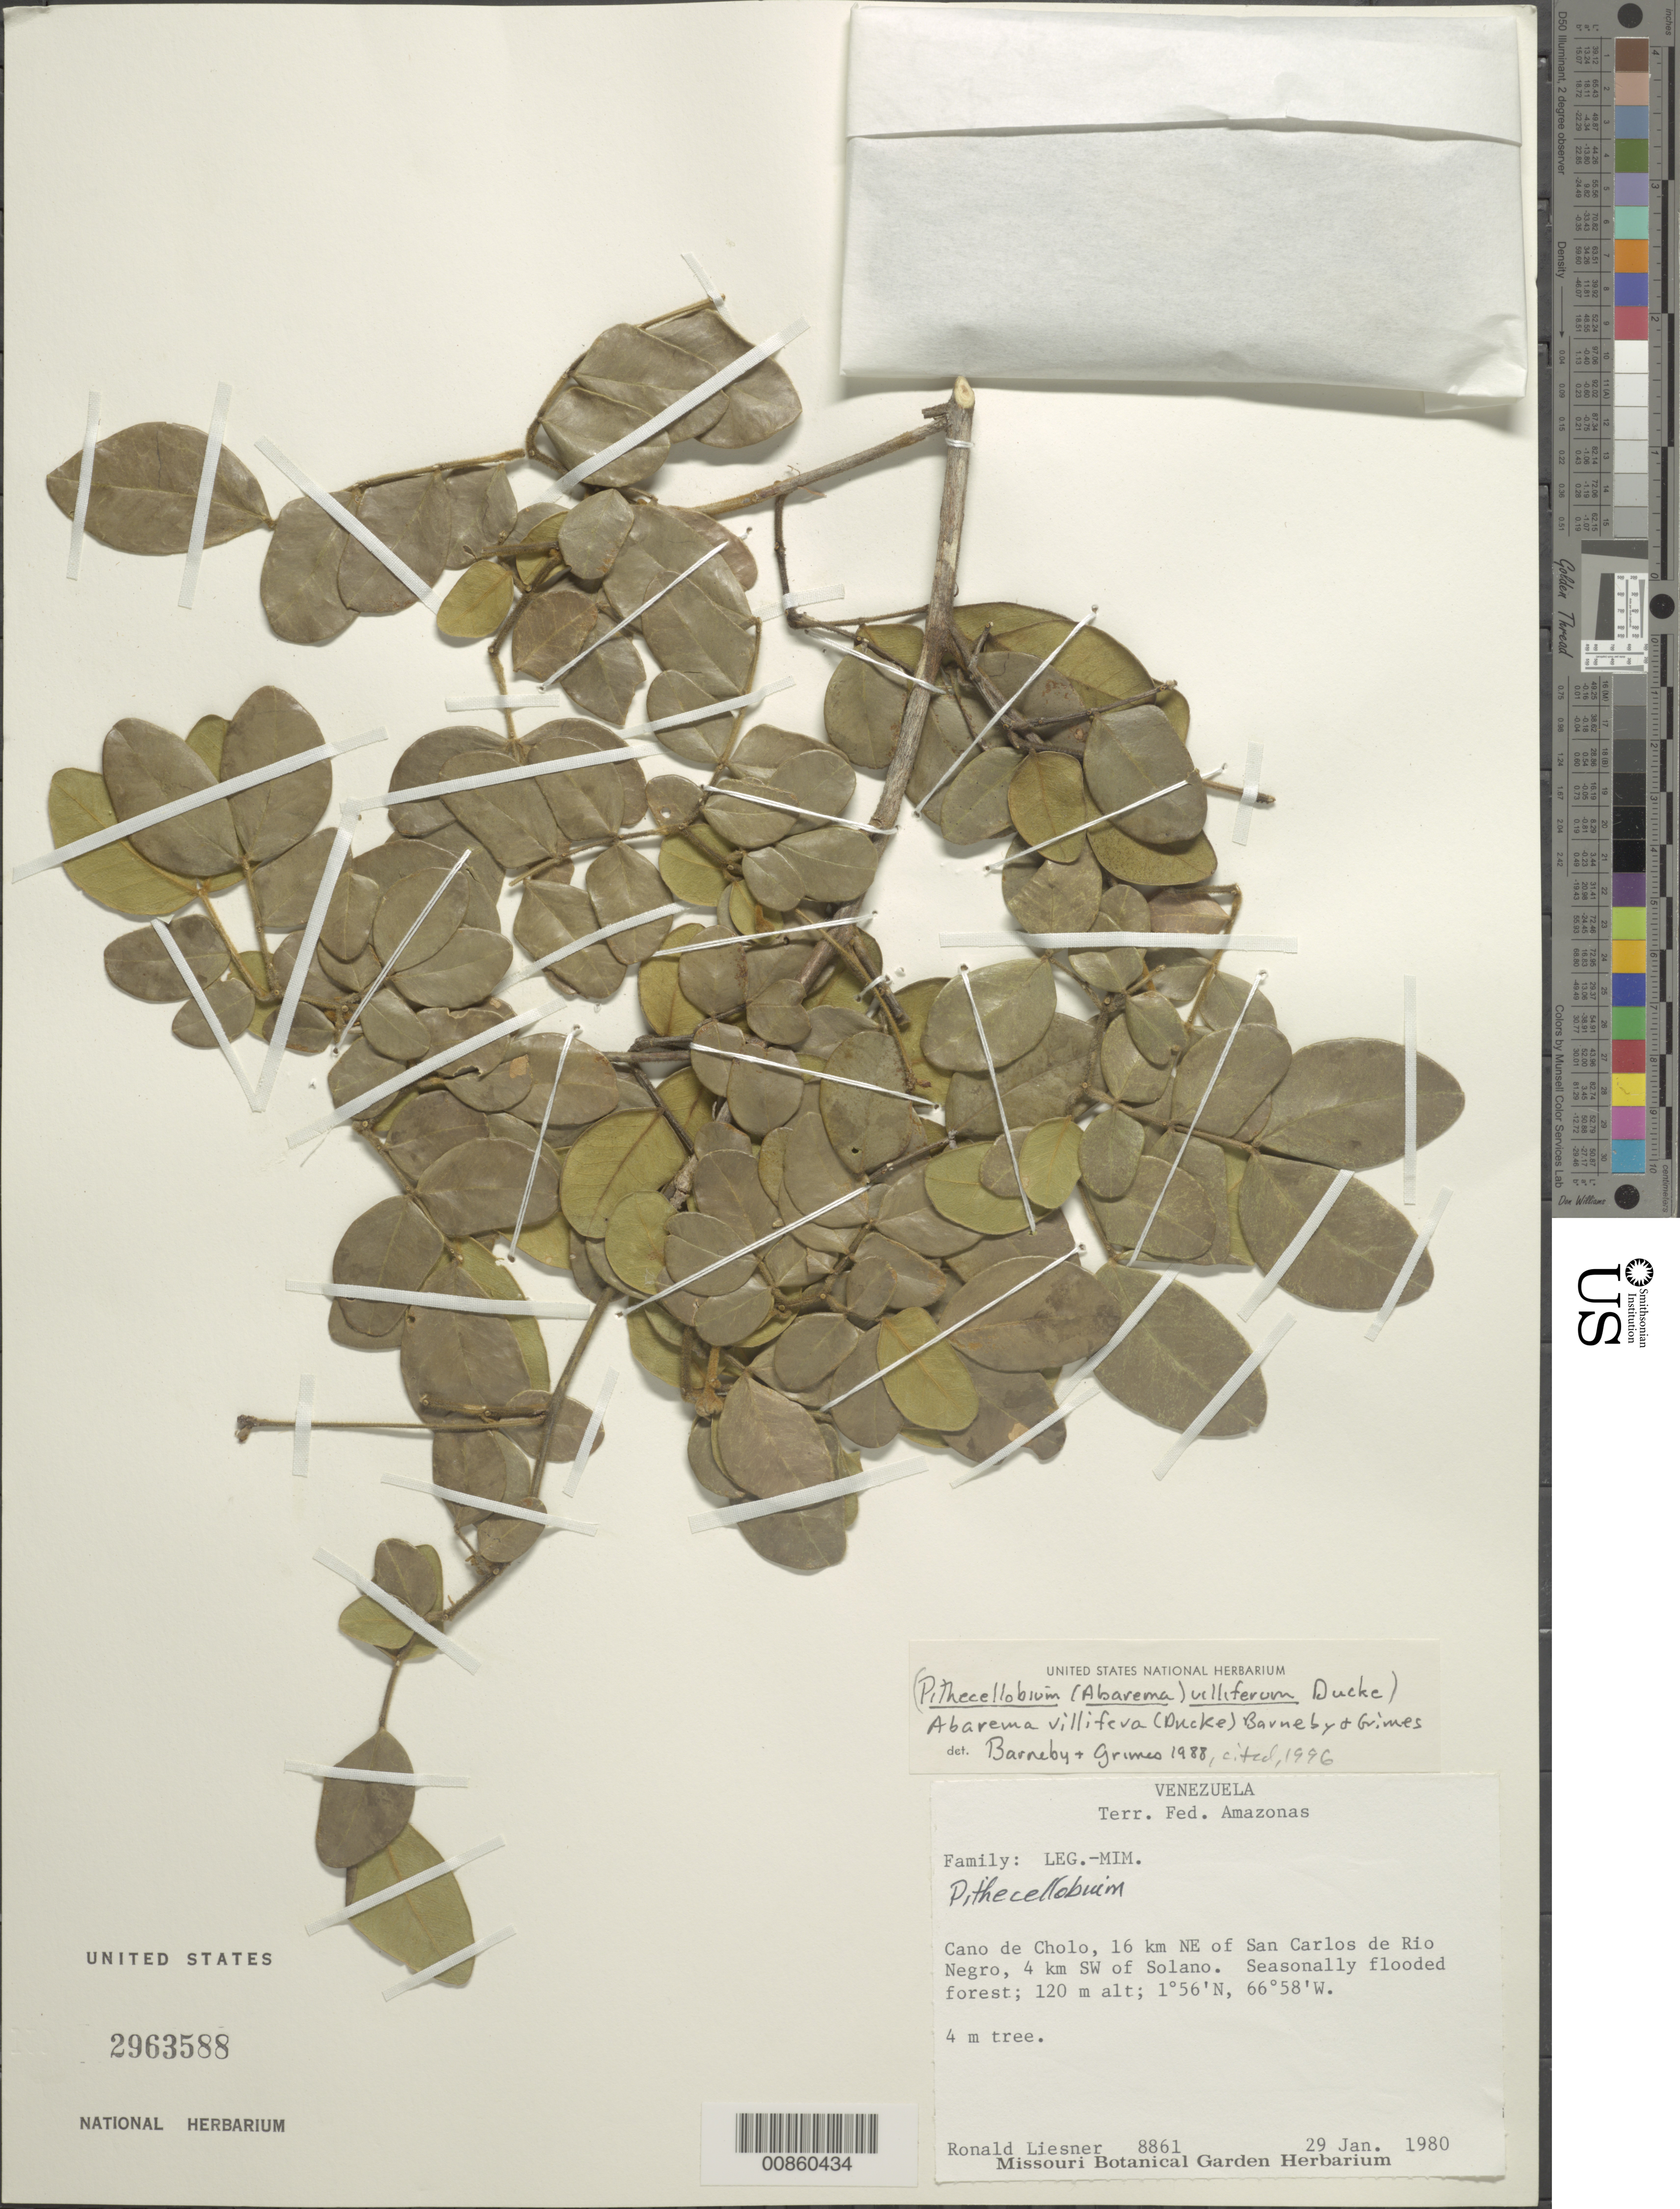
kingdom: Plantae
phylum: Tracheophyta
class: Magnoliopsida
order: Fabales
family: Fabaceae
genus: Abarema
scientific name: Abarema villifera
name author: (Ducke) Barneby & J.W. Grimes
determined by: Barneby, R. C.; Grimes, J. W.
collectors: R. L. Liesner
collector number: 8861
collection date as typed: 29-Jan-80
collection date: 1980-01-29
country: Venezuela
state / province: Amazonas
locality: San Carlos de Río Negro, 16 km NE of; Caño de Cholo, 4 km SW of Solano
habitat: Seasonally flooded forest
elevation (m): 120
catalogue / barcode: US 2963588